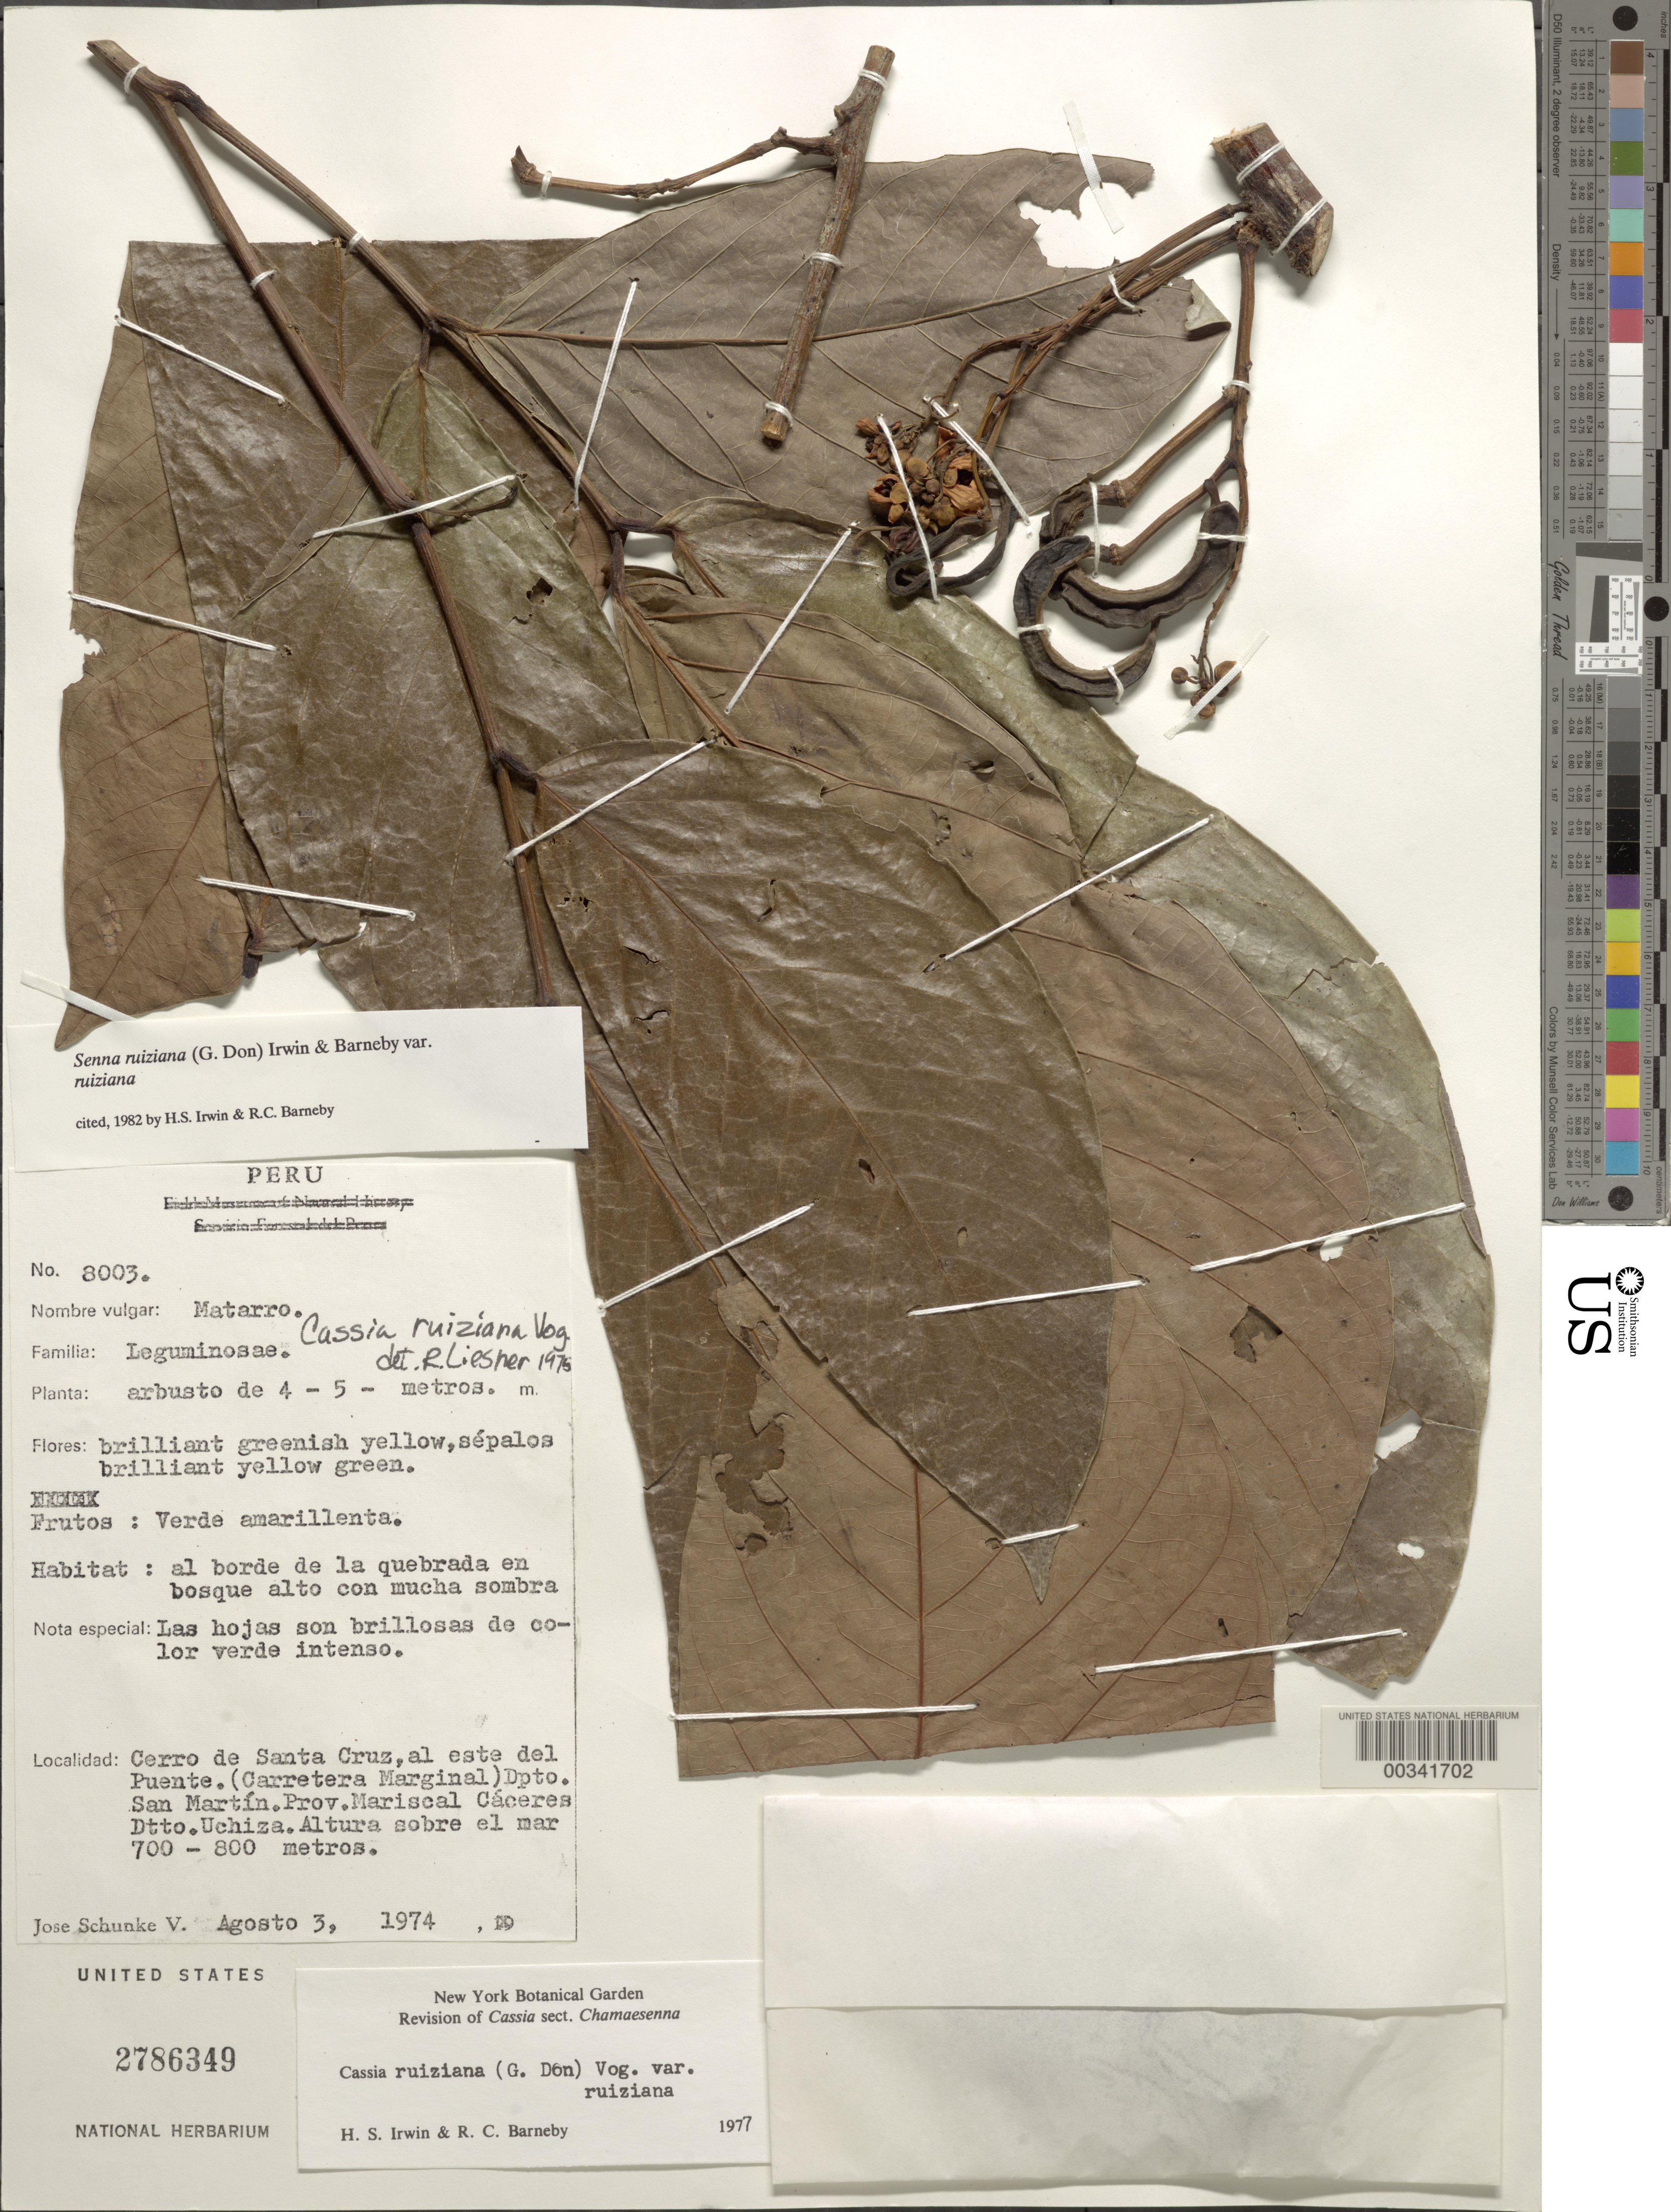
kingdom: Plantae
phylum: Tracheophyta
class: Magnoliopsida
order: Fabales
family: Fabaceae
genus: Senna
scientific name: Senna ruiziana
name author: (G. Don) H.S. Irwin & Barneby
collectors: J. Schunke Vigo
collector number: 8003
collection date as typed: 03 Aug 1974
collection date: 1974-08-03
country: Peru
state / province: San Martín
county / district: Mariscal Cáceres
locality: Uchiza dtto.; cerro de santa cruz, al este del puente (carretera marginal)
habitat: Al borde de la quebrada en bosque alto con mucha sombra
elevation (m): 700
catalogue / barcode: US 2786349